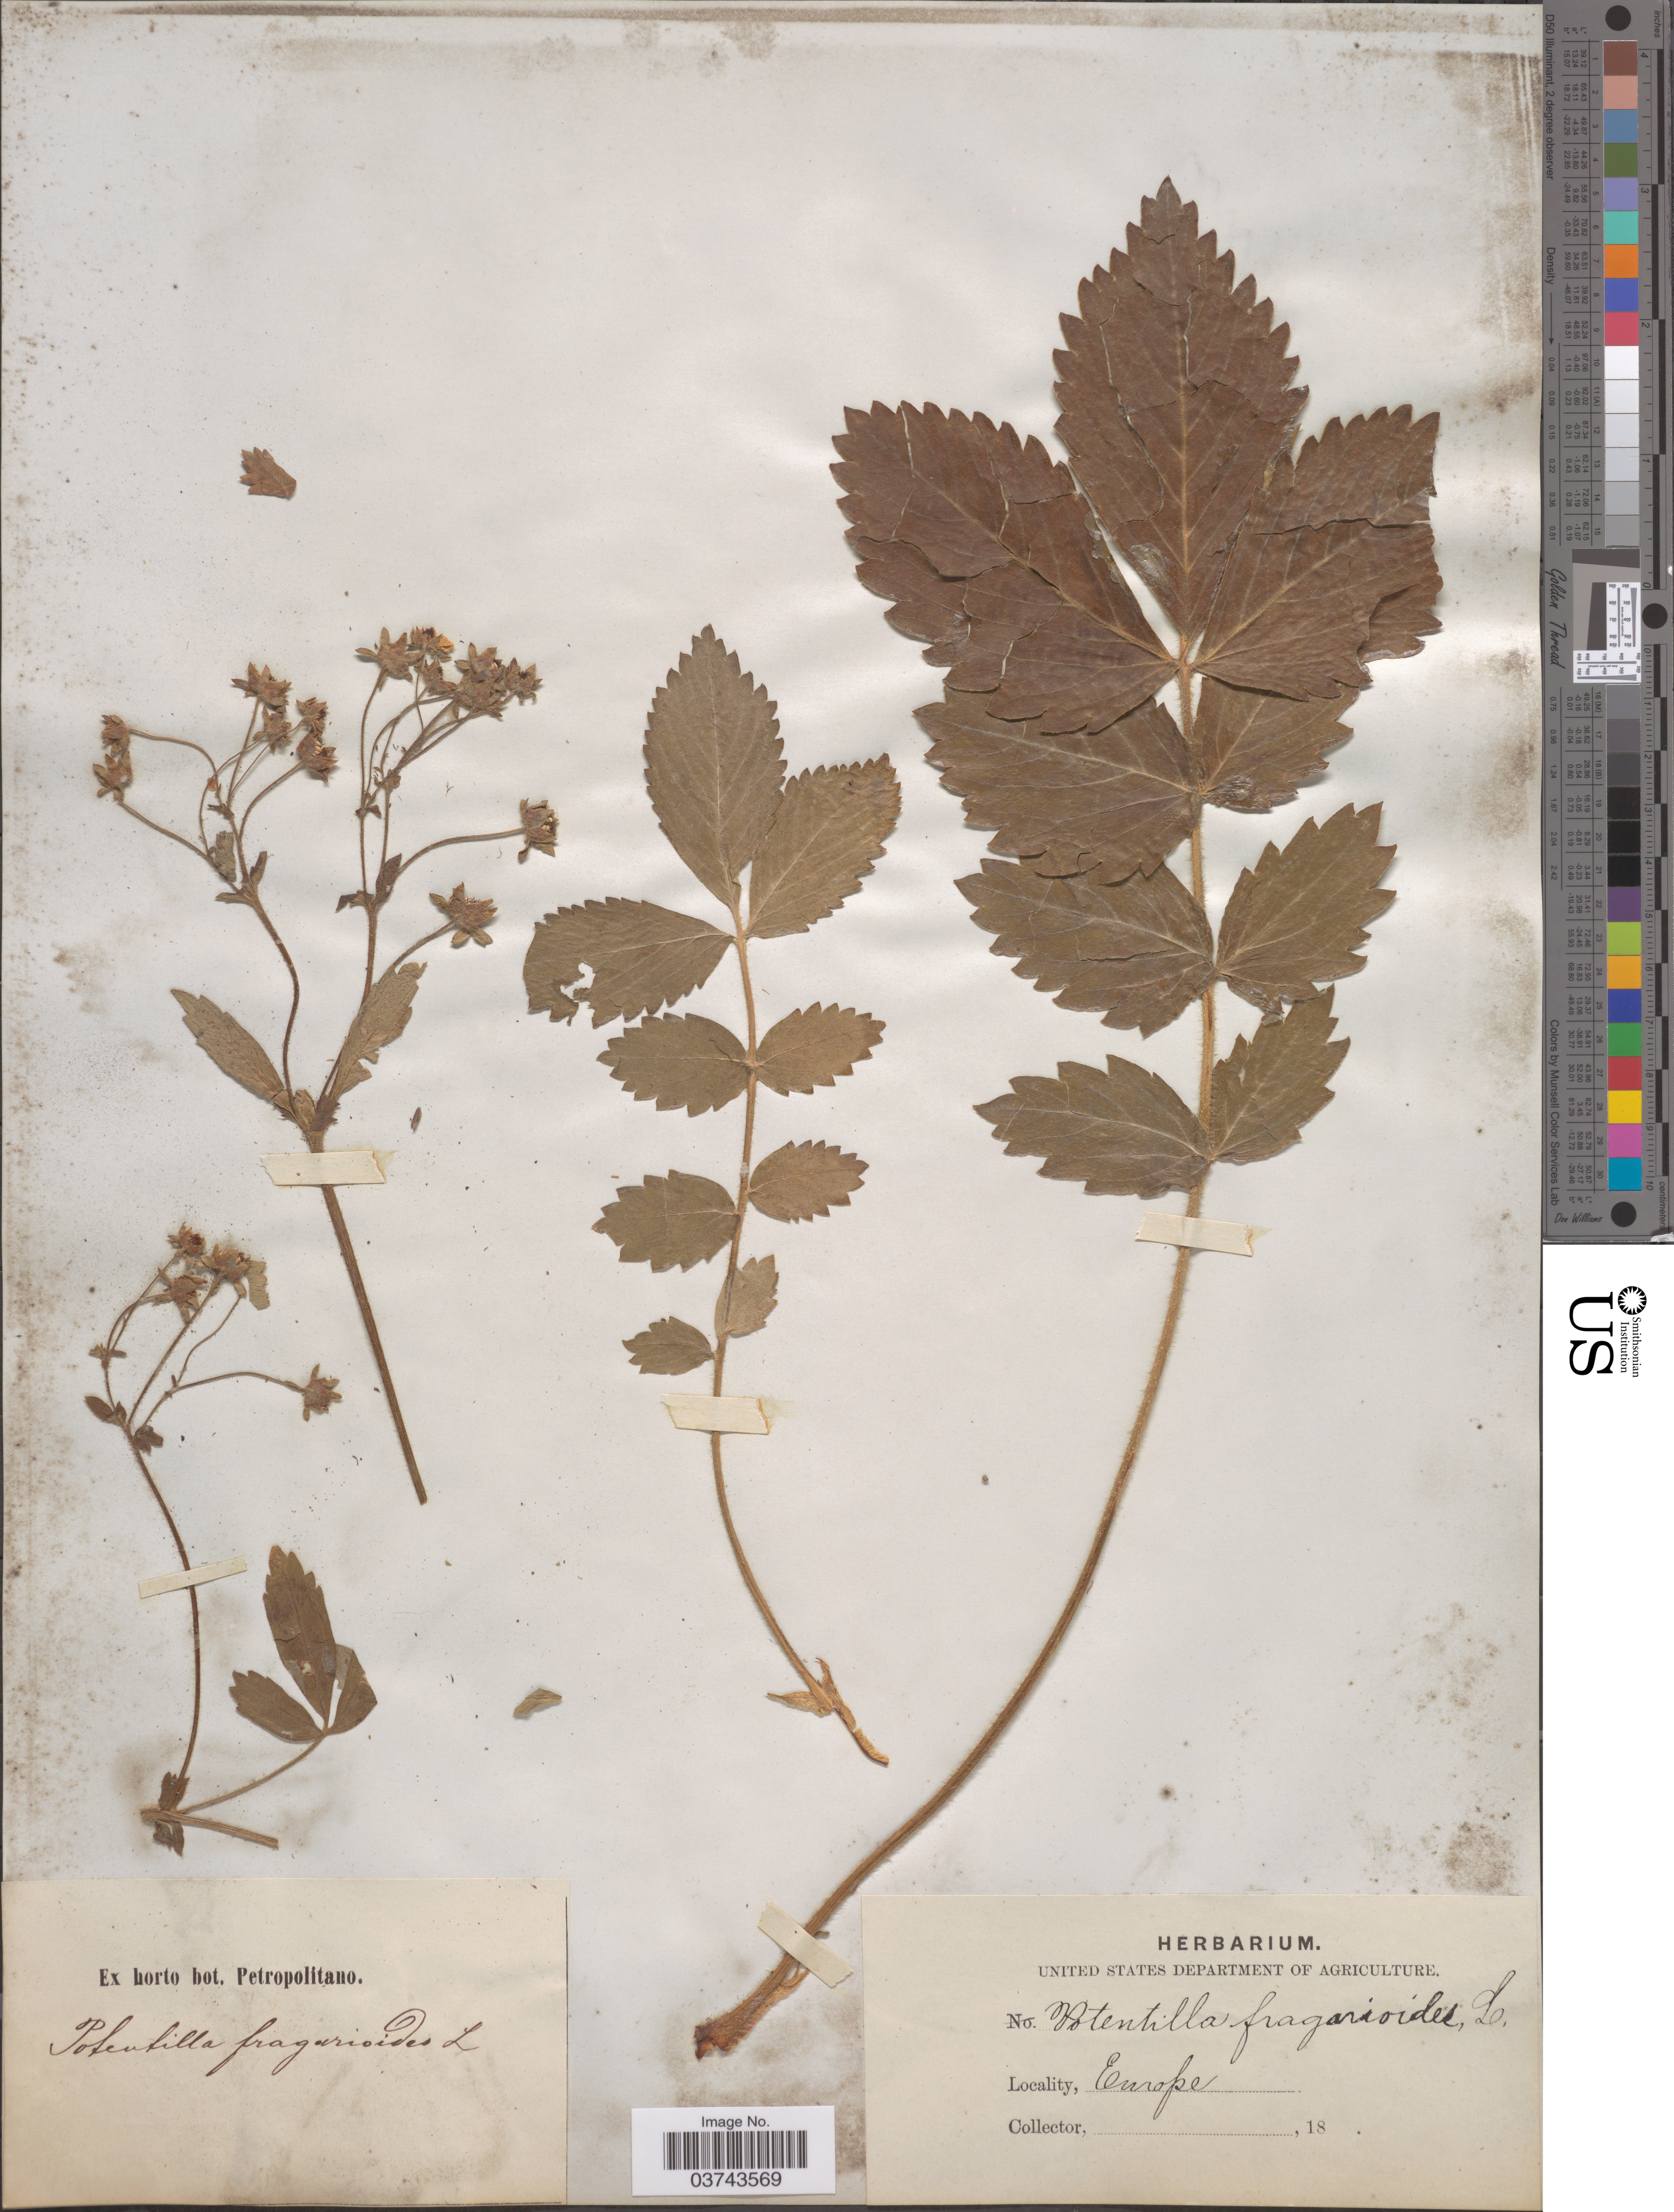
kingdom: Plantae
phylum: Tracheophyta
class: Magnoliopsida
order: Rosales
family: Rosaceae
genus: Potentilla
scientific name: Potentilla fragarioides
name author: L.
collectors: ex Horto Bot. Petropolitano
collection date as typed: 18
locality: Europe.